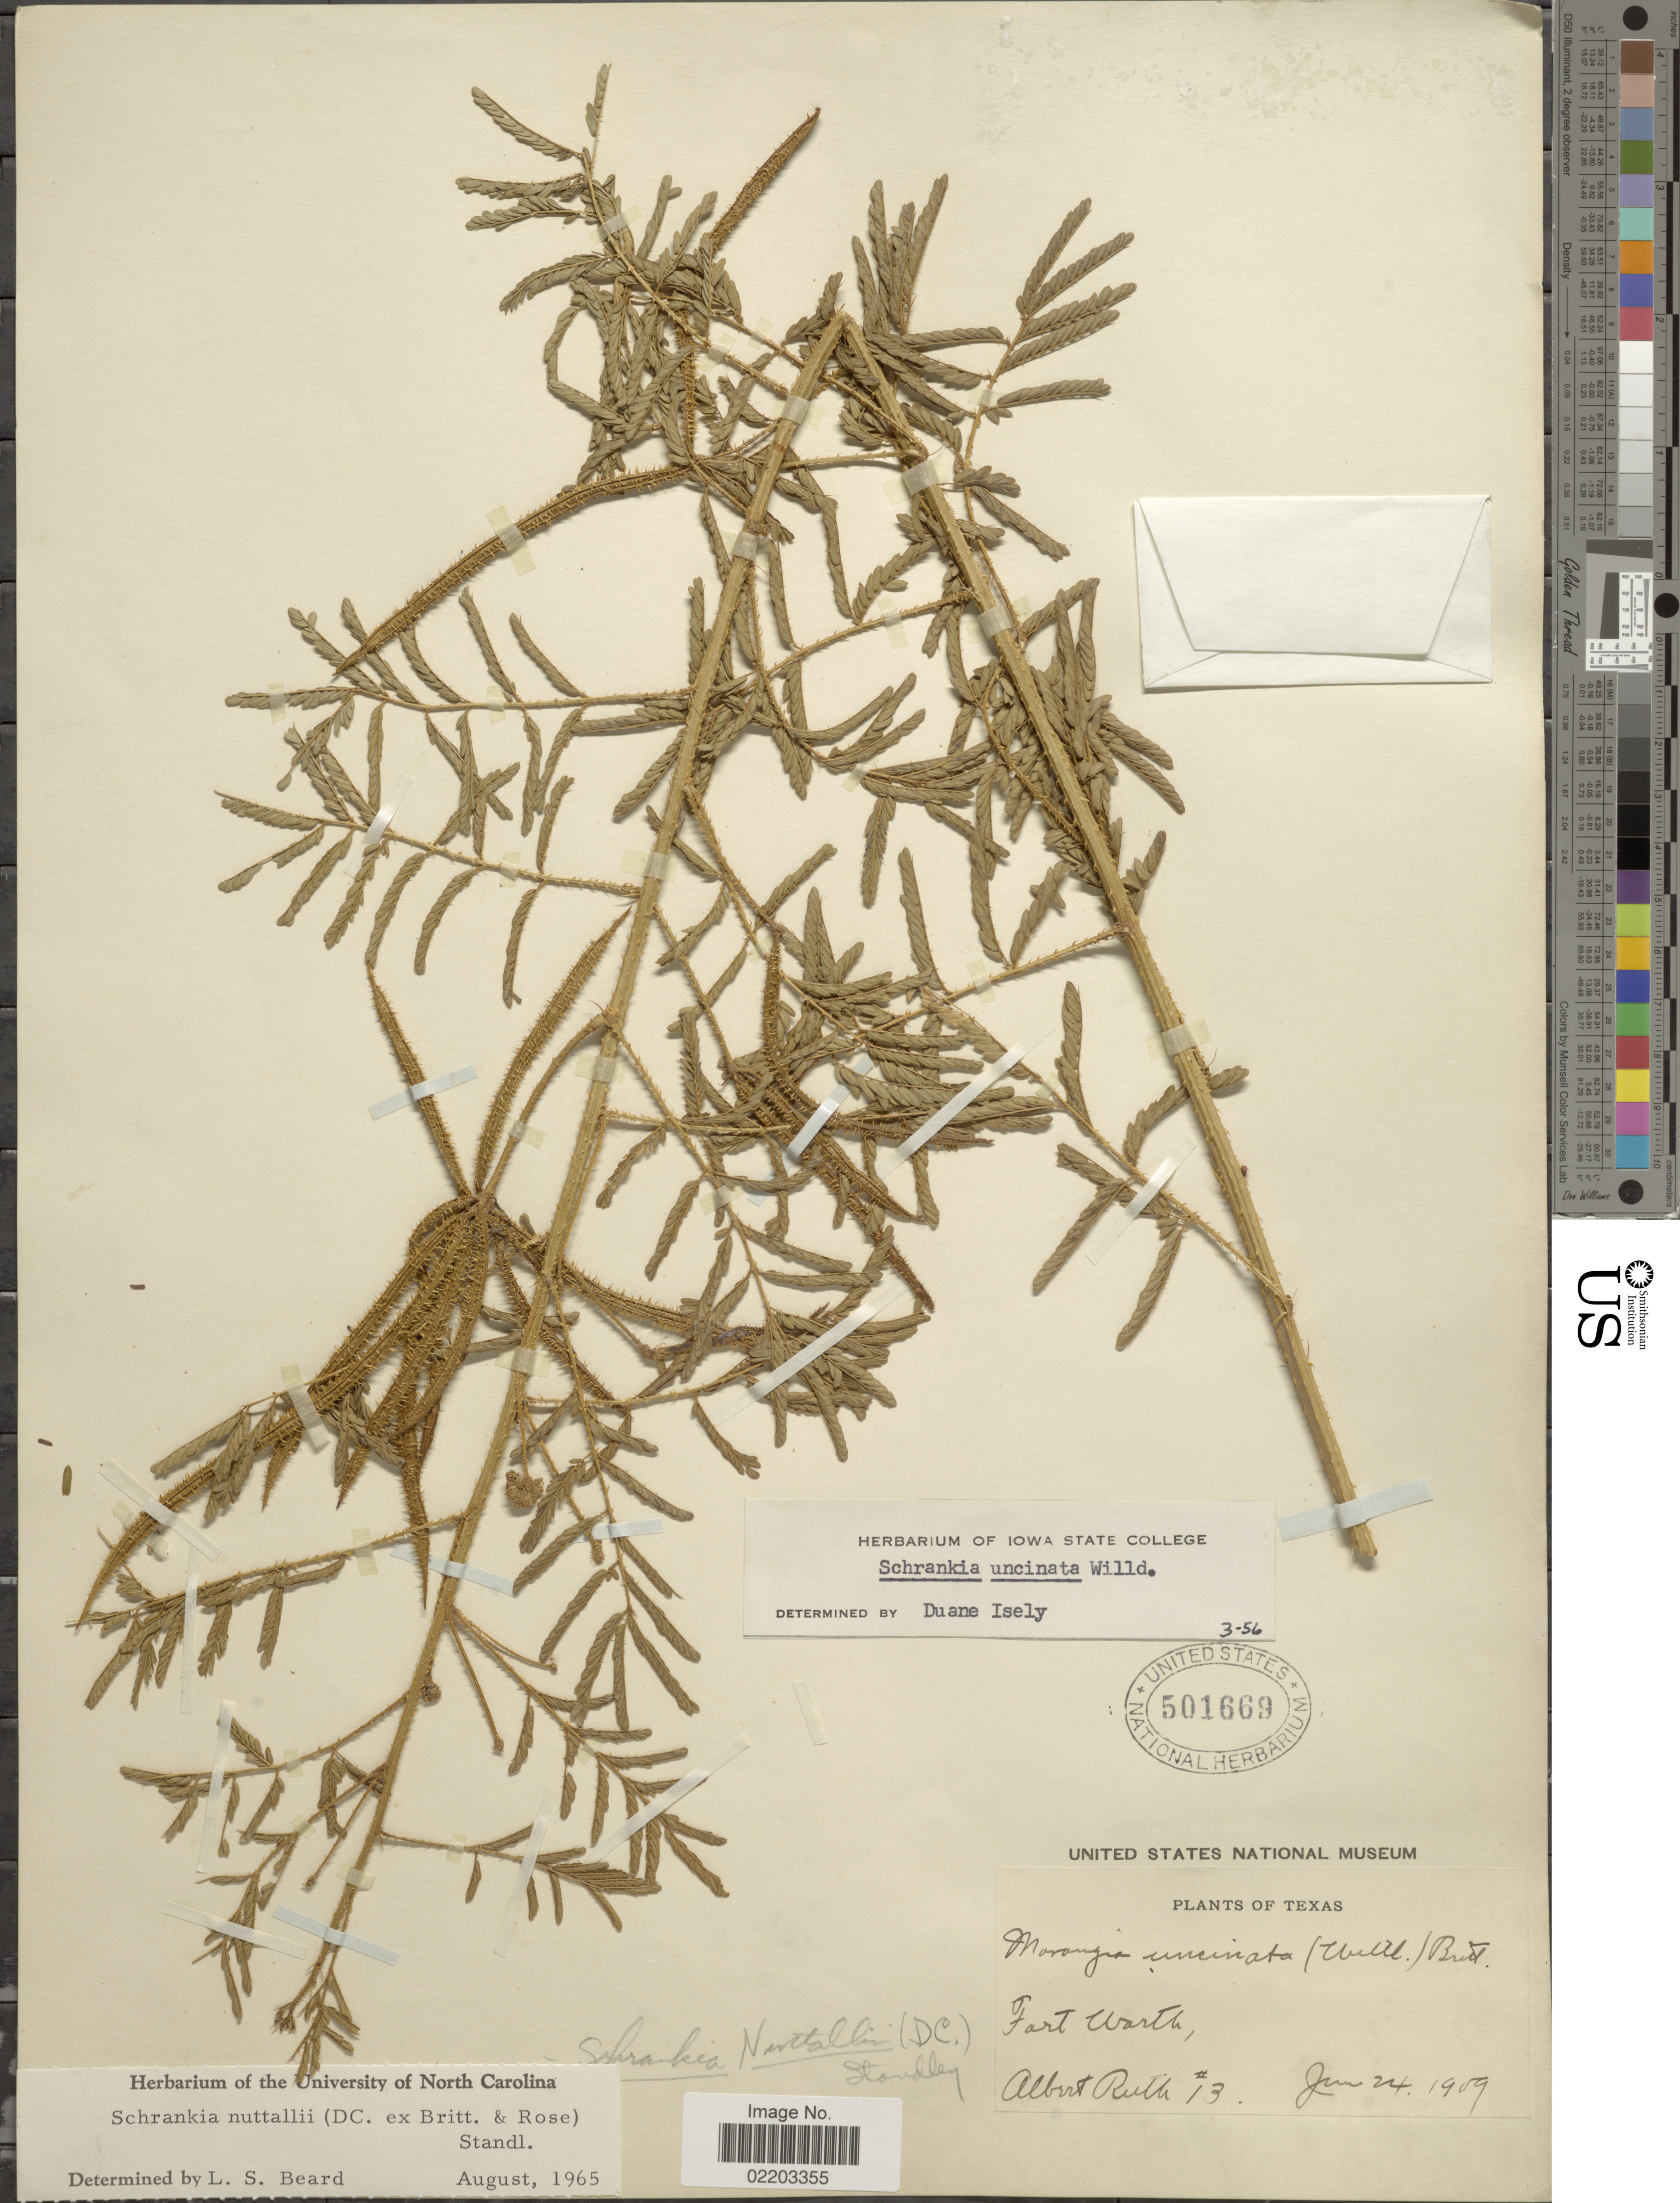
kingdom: Plantae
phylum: Tracheophyta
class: Magnoliopsida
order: Fabales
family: Fabaceae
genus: Mimosa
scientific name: Mimosa nuttallii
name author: (DC.) B.L. Turner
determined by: Strong, M. T., (US), Smithsonian Institution - National Museum of Natural History (UNITED STATES)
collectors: A. Ruth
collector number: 13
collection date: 1909-06-24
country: United States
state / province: Texas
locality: Fart Worth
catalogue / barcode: US 501669